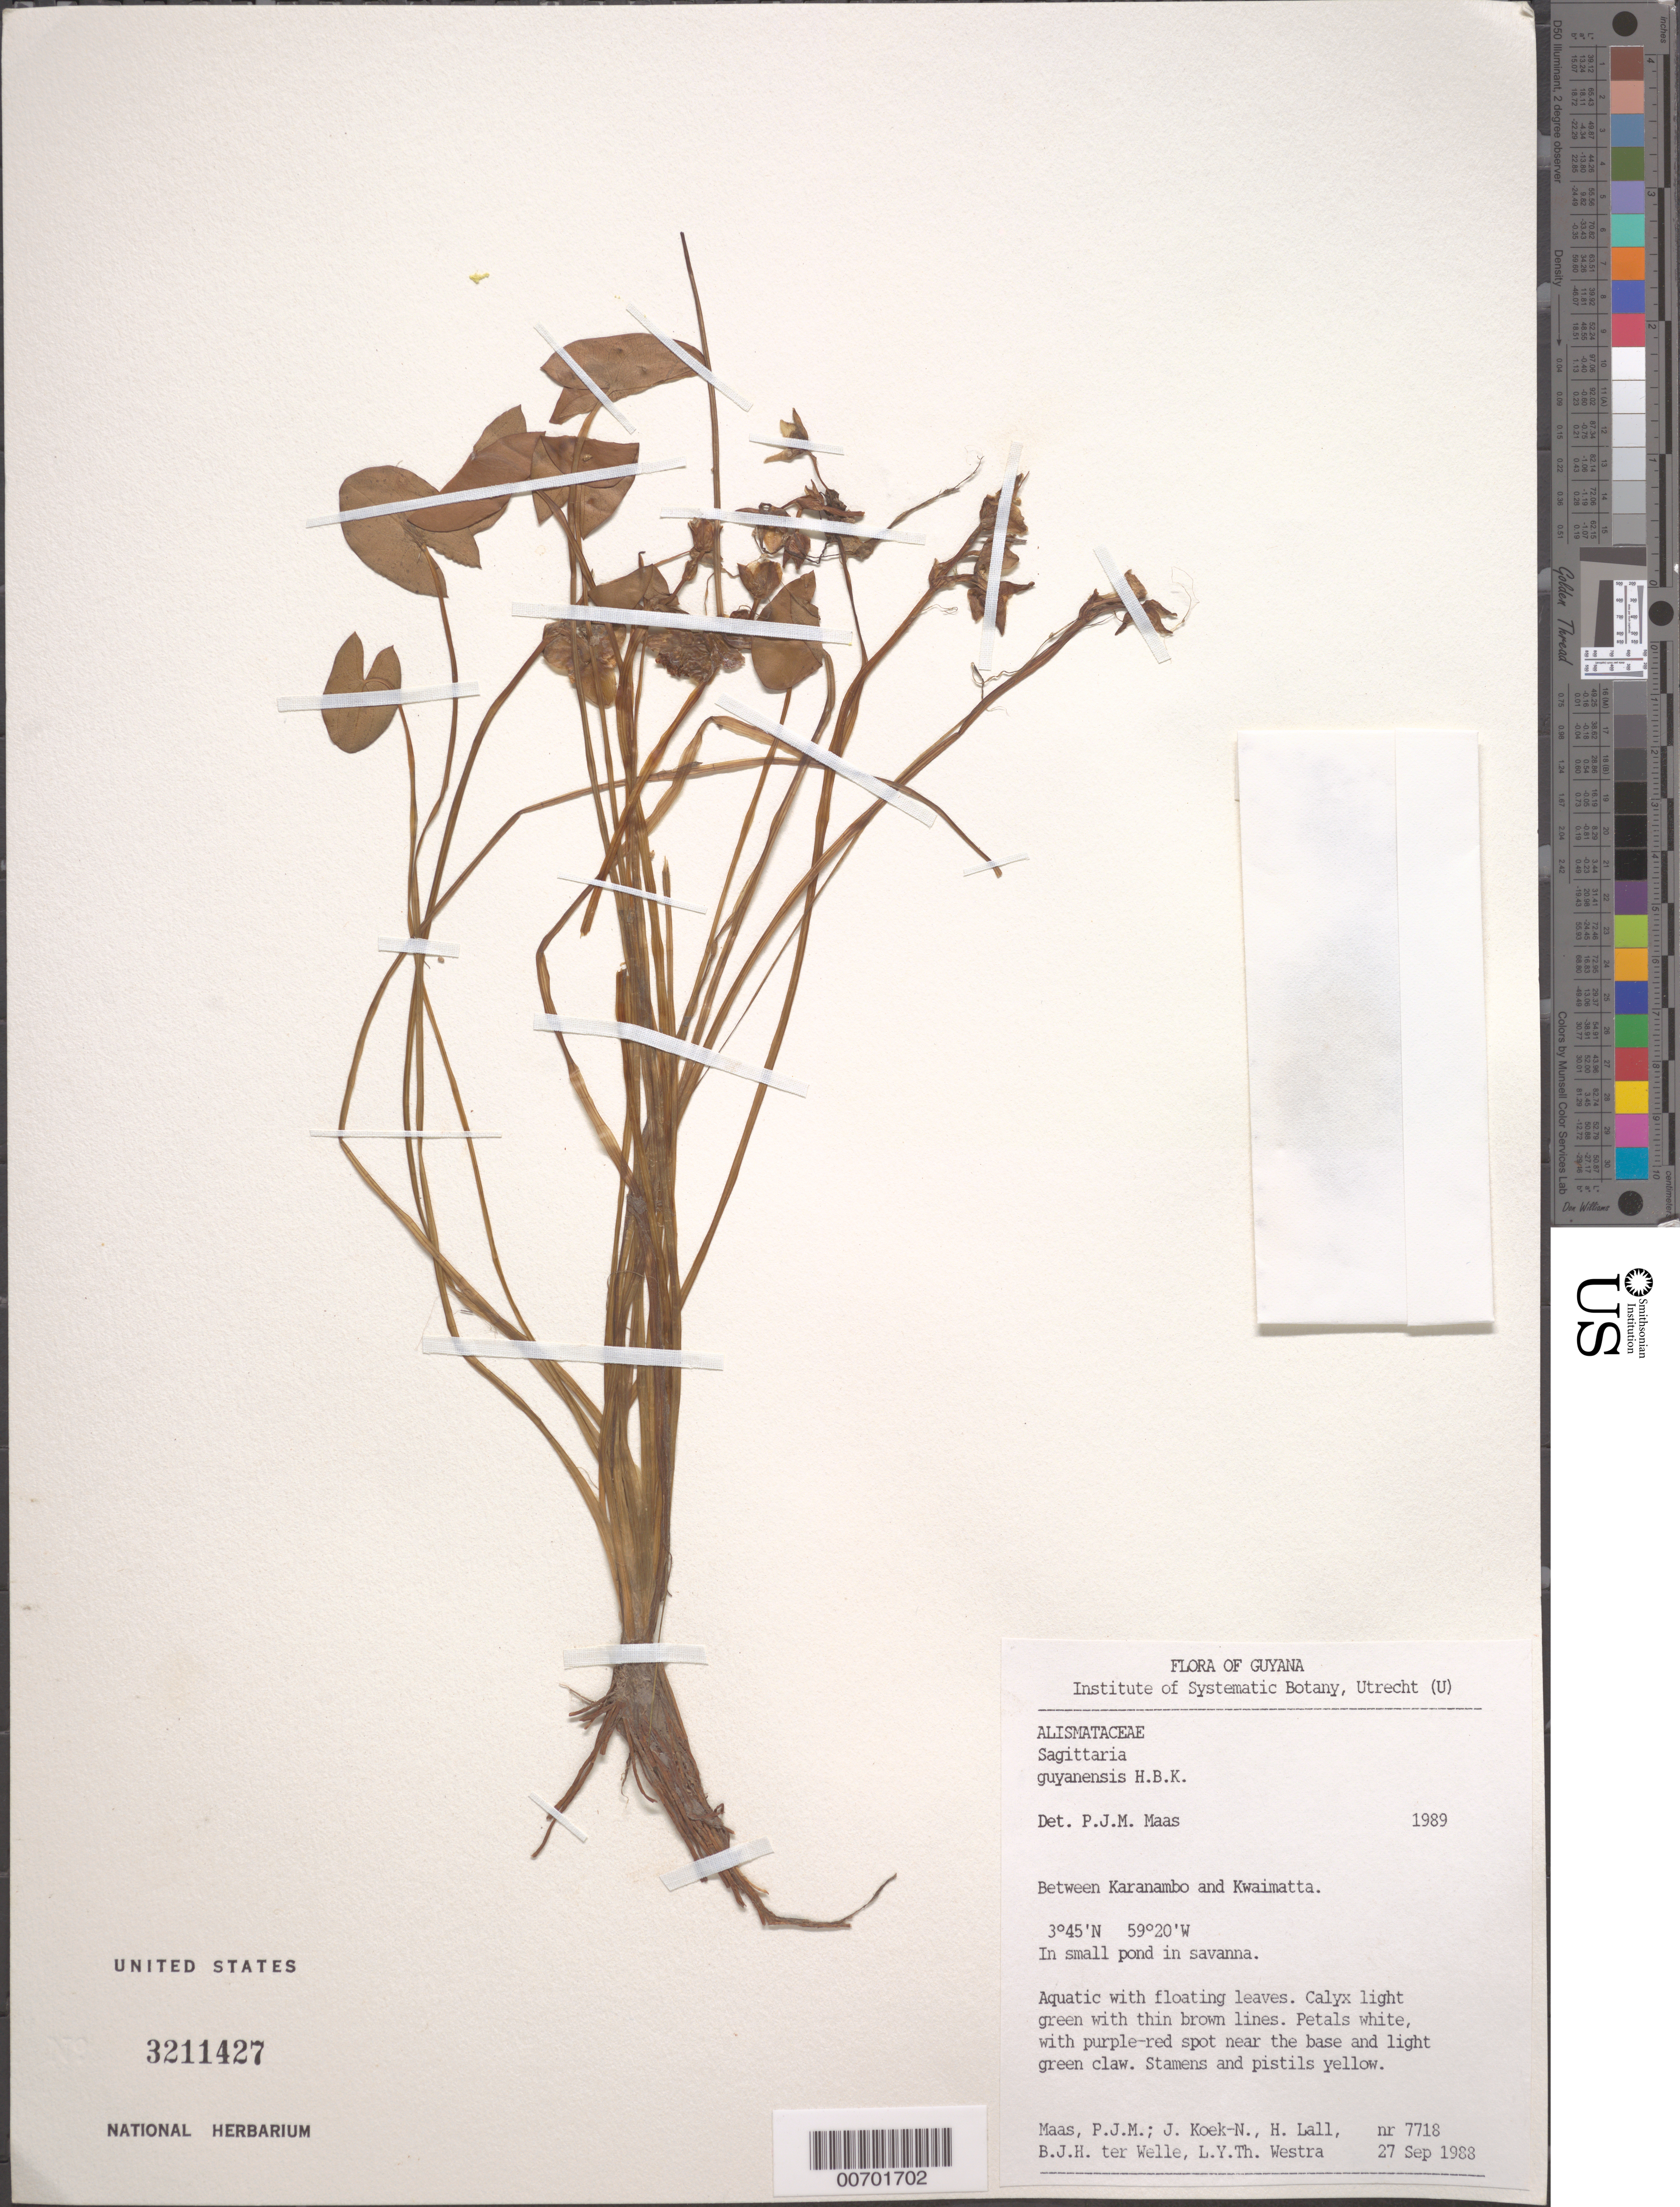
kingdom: Plantae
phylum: Tracheophyta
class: Liliopsida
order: Alismatales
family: Alismataceae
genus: Sagittaria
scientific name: Sagittaria guayanensis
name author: Kunth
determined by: Maas, Paul J. M.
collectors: P. Maas, J. Koek-Noorman, H. Lall, B. Welle & L. Y. T. Westra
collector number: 7718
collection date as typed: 27-Sep-88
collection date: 1988-09-27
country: Guyana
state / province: U. Takutu-U. Essequibo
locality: Karanambo to Kwaimatta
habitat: Small pond in savanna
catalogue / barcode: US 3211427